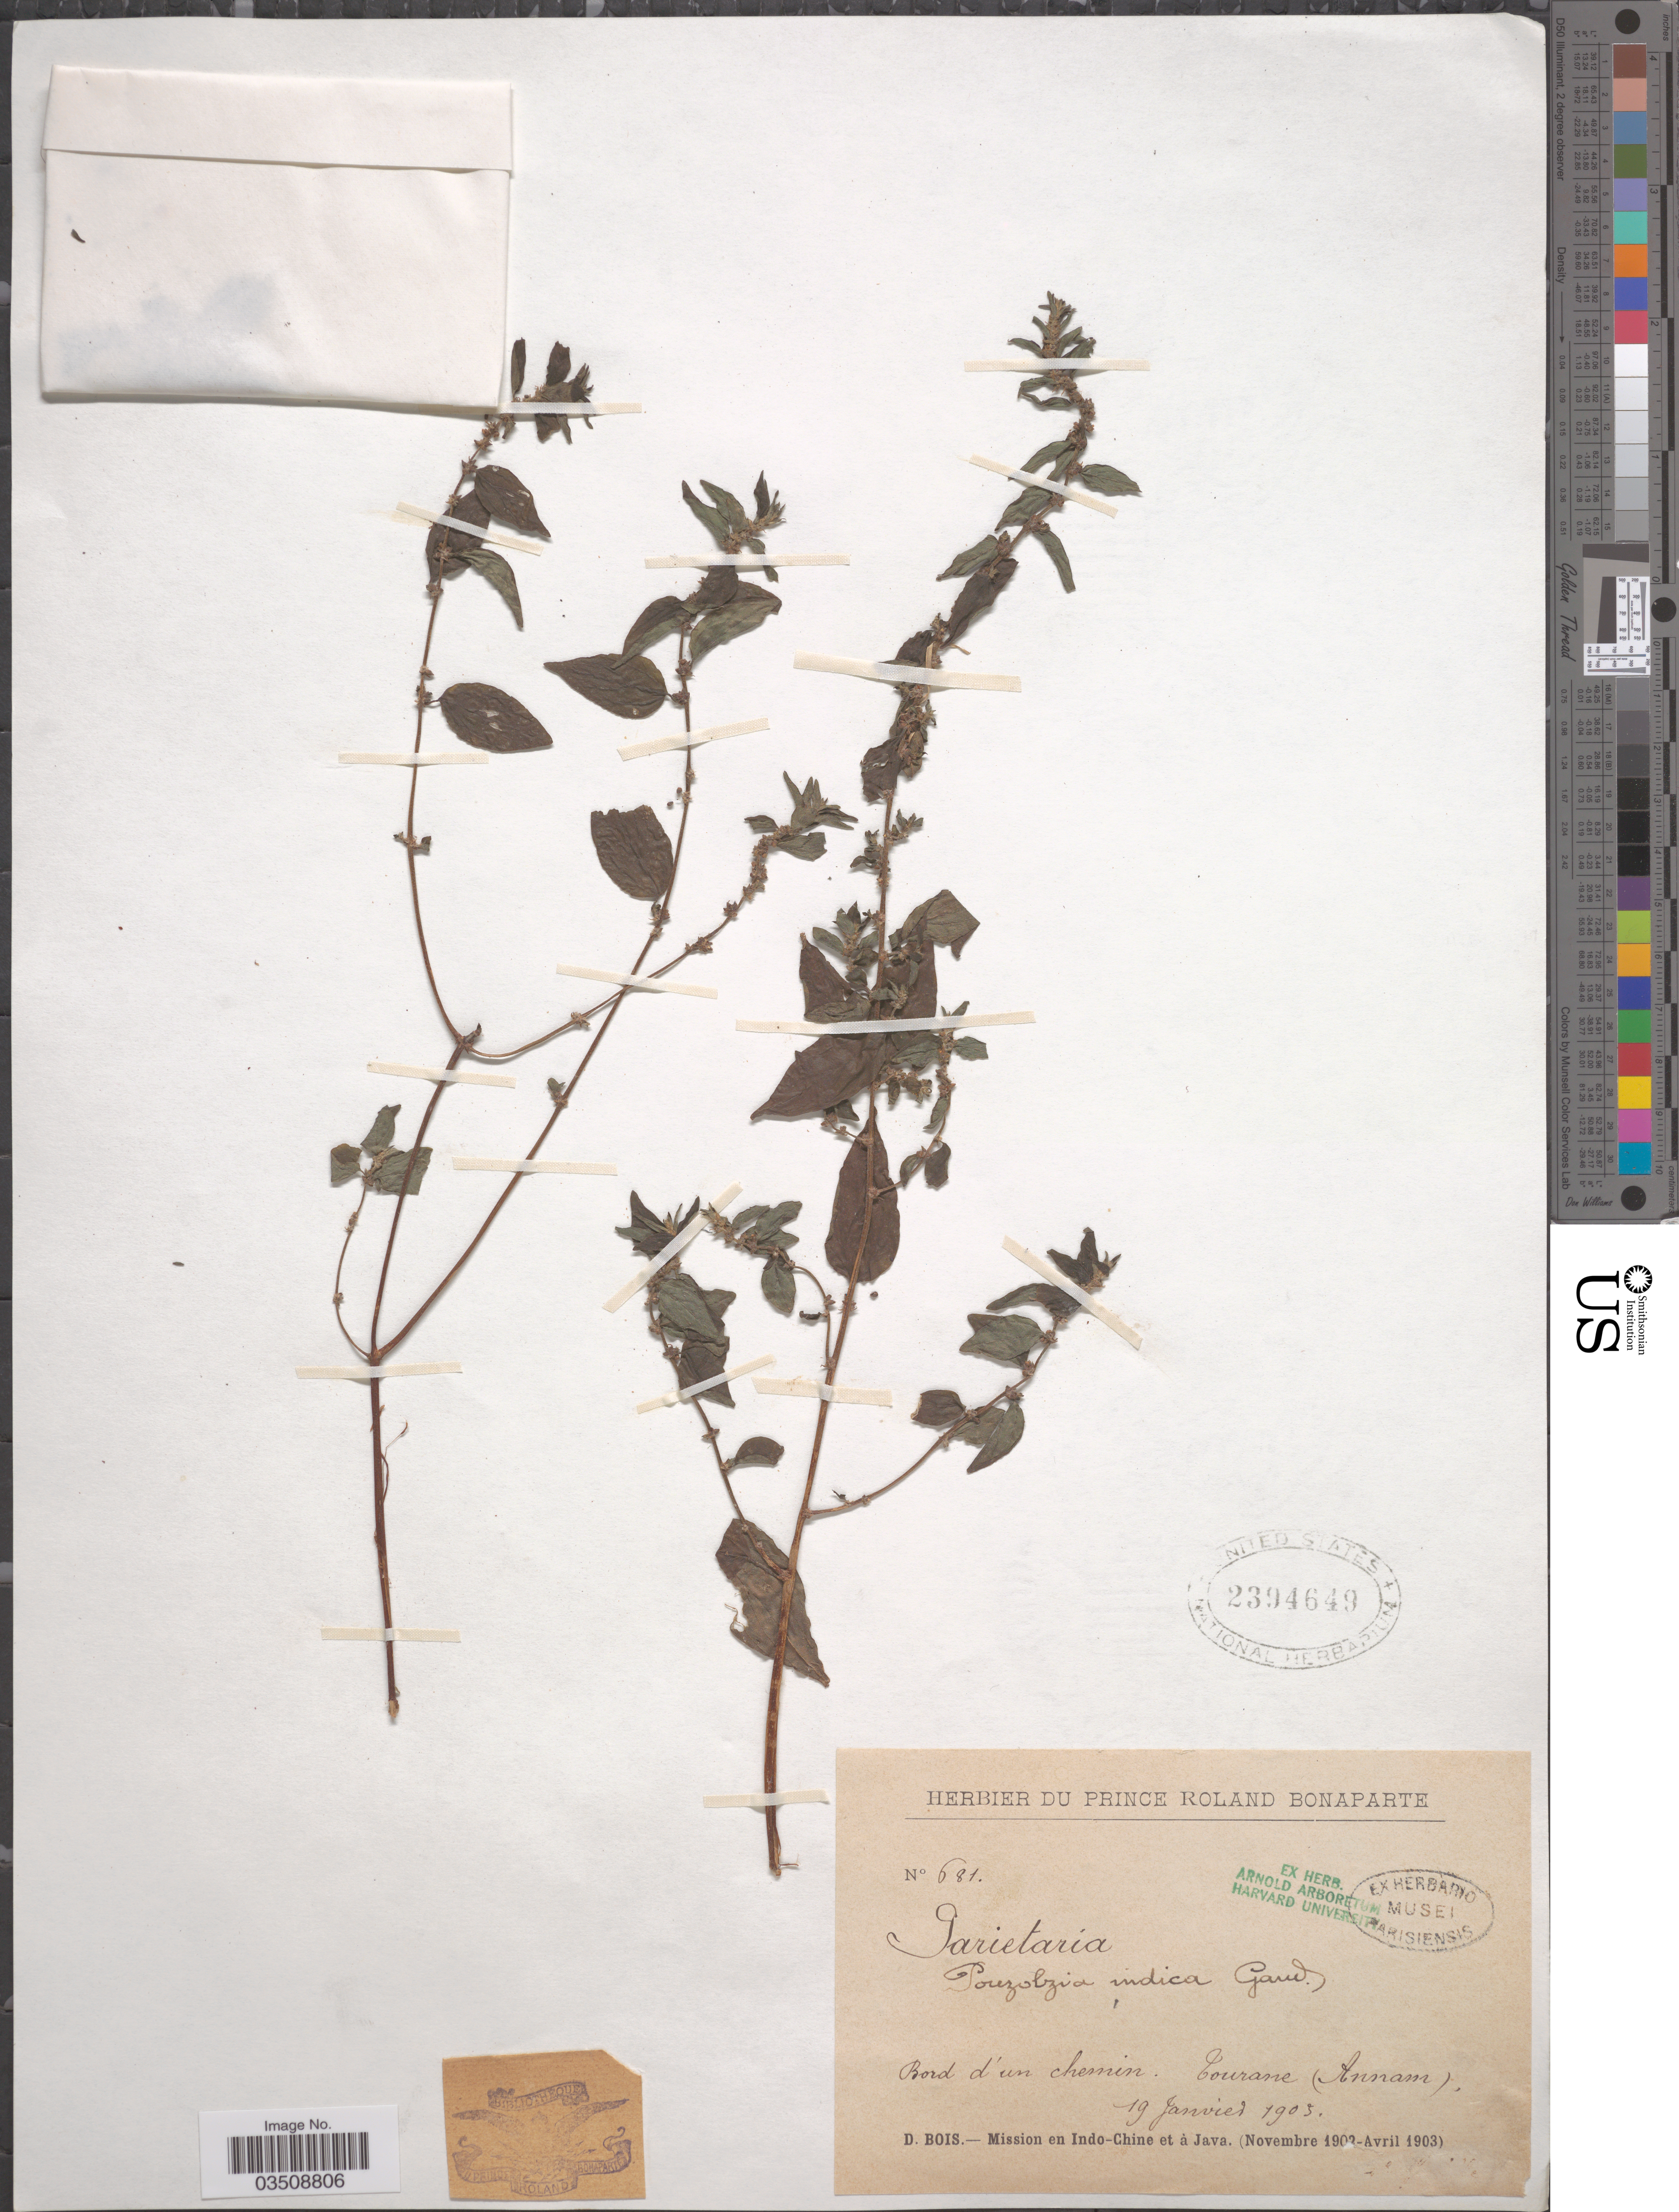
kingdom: Plantae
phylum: Tracheophyta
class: Magnoliopsida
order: Rosales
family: Urticaceae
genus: Pouzolzia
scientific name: Pouzolzia zeylanica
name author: (L.) Benn.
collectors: D. Bois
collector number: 681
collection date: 1903-01-19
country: Vietnam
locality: Bord d'un chemin. Tourane (Annam).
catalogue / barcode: US 2394649